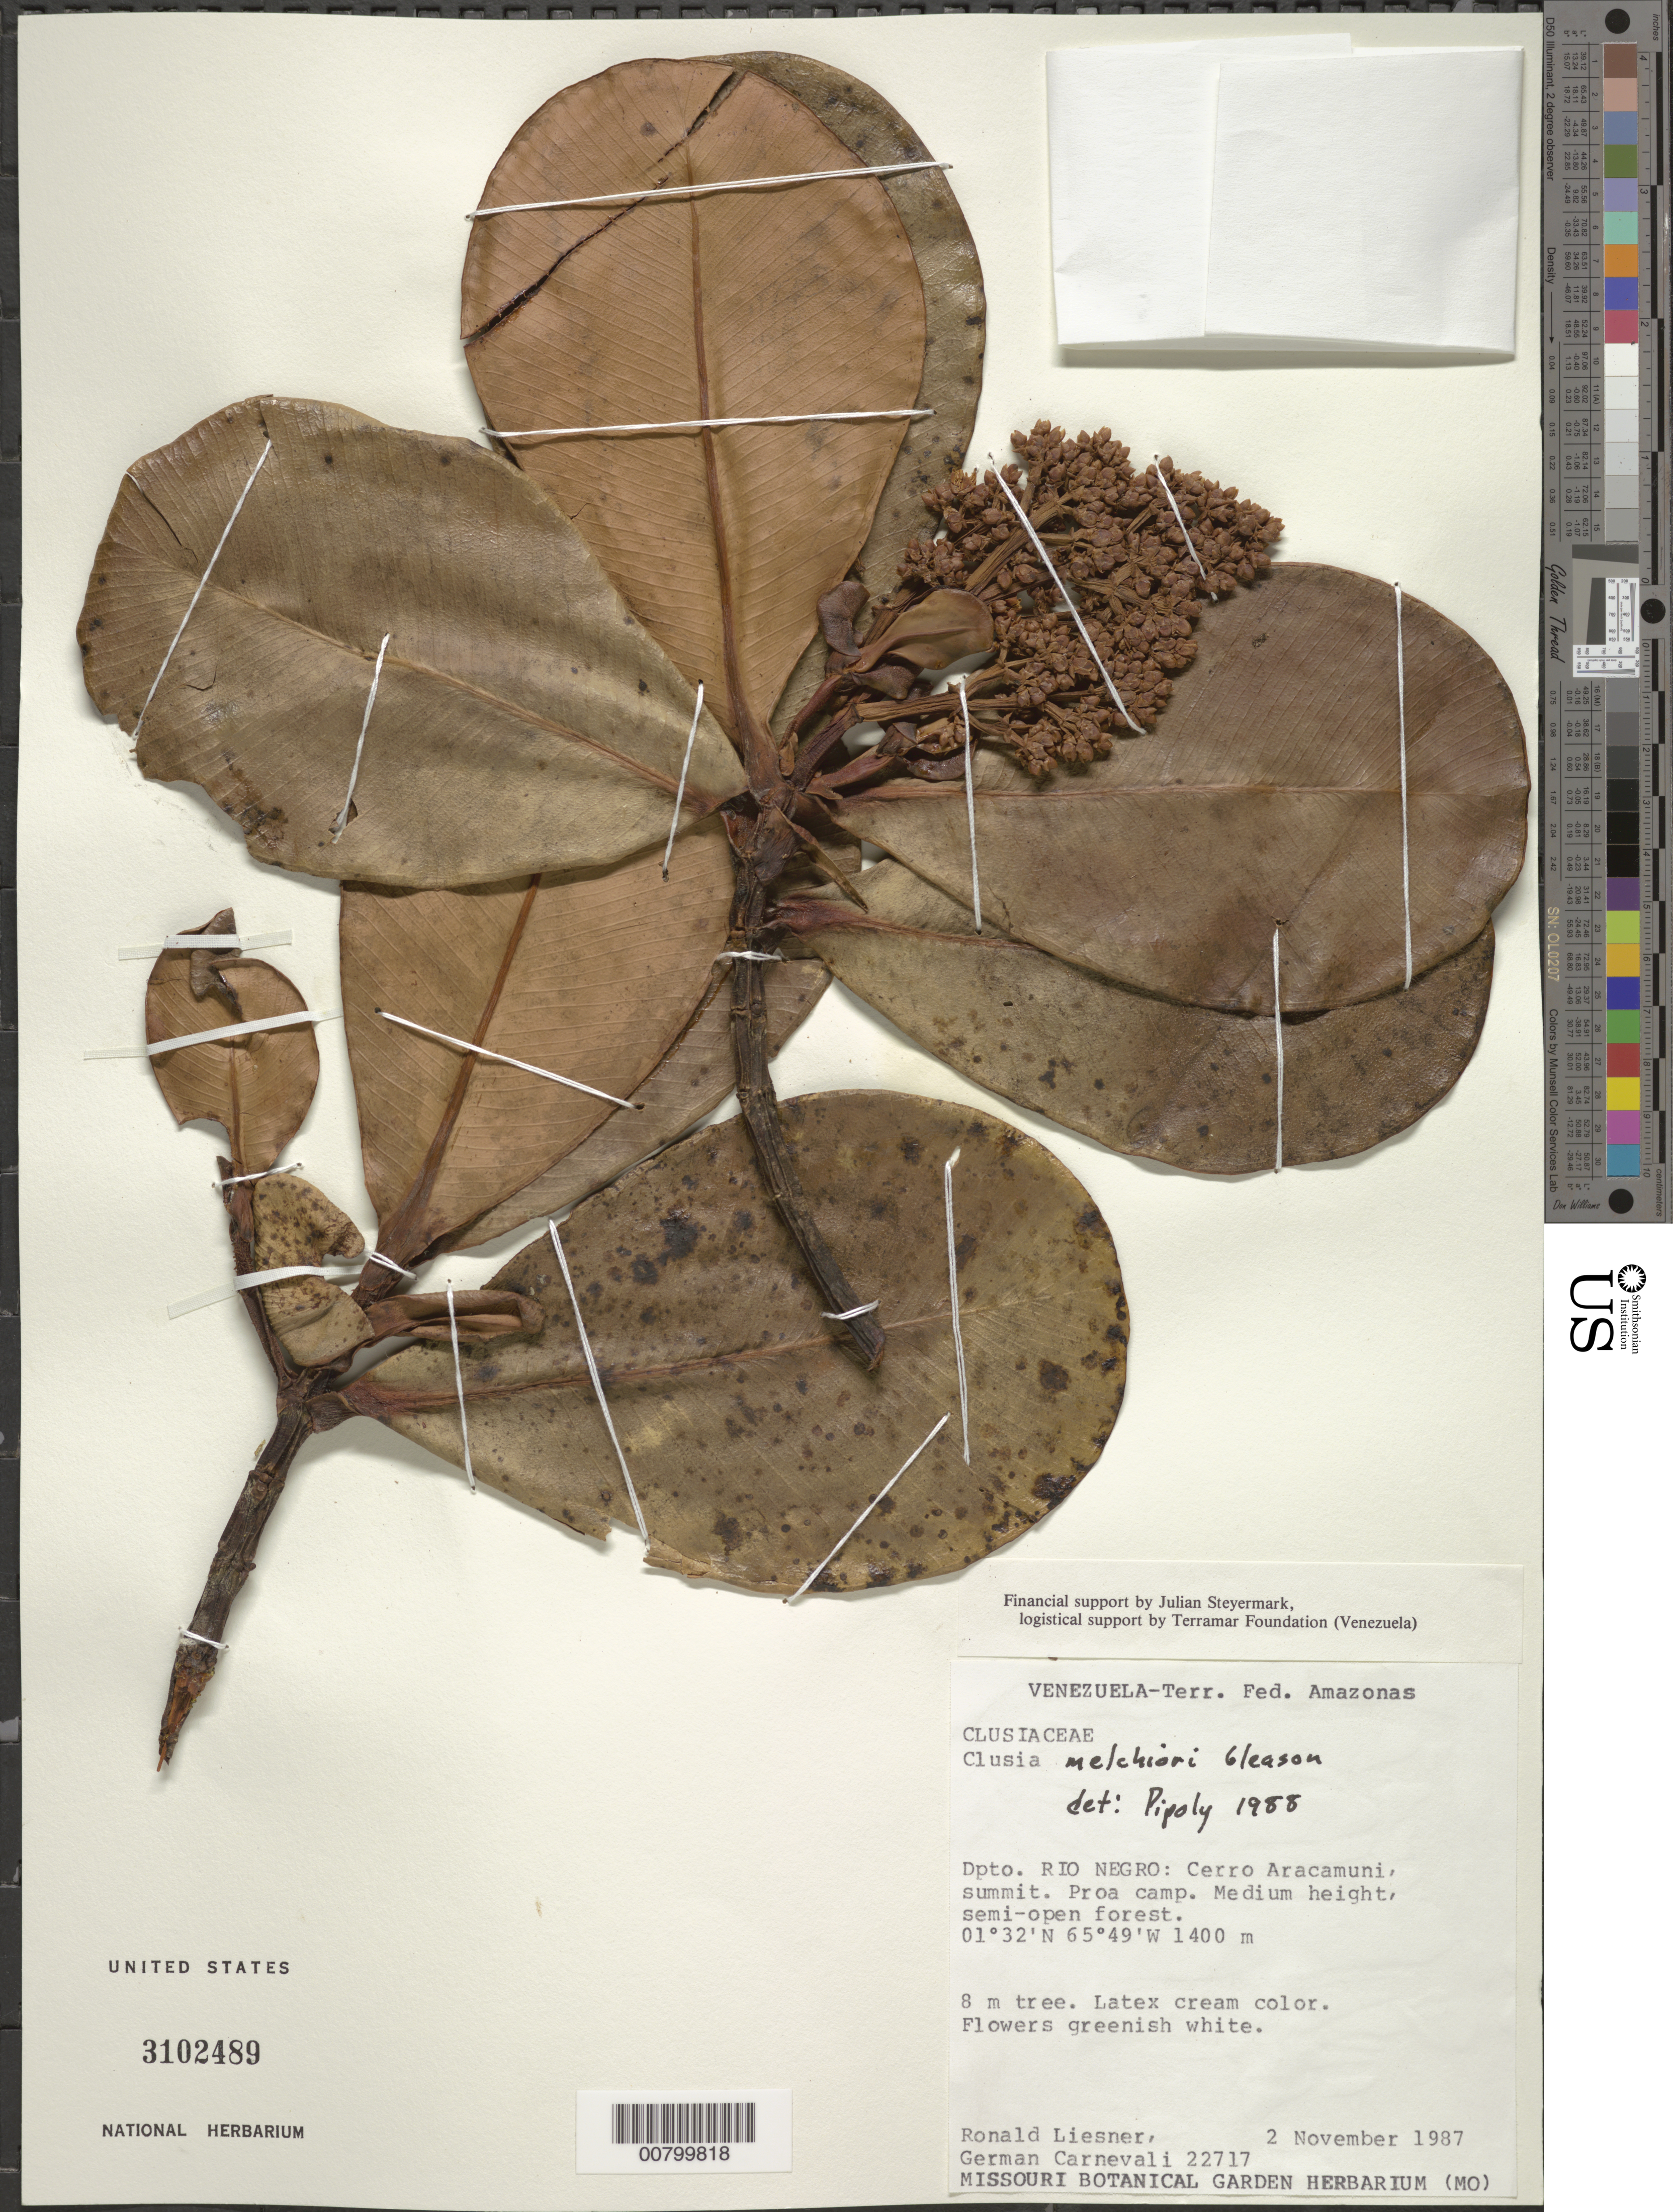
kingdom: Plantae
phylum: Tracheophyta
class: Magnoliopsida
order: Malpighiales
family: Clusiaceae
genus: Clusia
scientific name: Clusia melchiori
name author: Gleason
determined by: Pipoly, J. J., III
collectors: R. L. Liesner & G. Carnevali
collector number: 22717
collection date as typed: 2-Nov-87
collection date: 1987-11-02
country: Venezuela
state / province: Amazonas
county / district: Río Negro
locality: Cerro Aracamuni, summit; Proa camp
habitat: Medium height, semi-open forest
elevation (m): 1400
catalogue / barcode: US 3102489